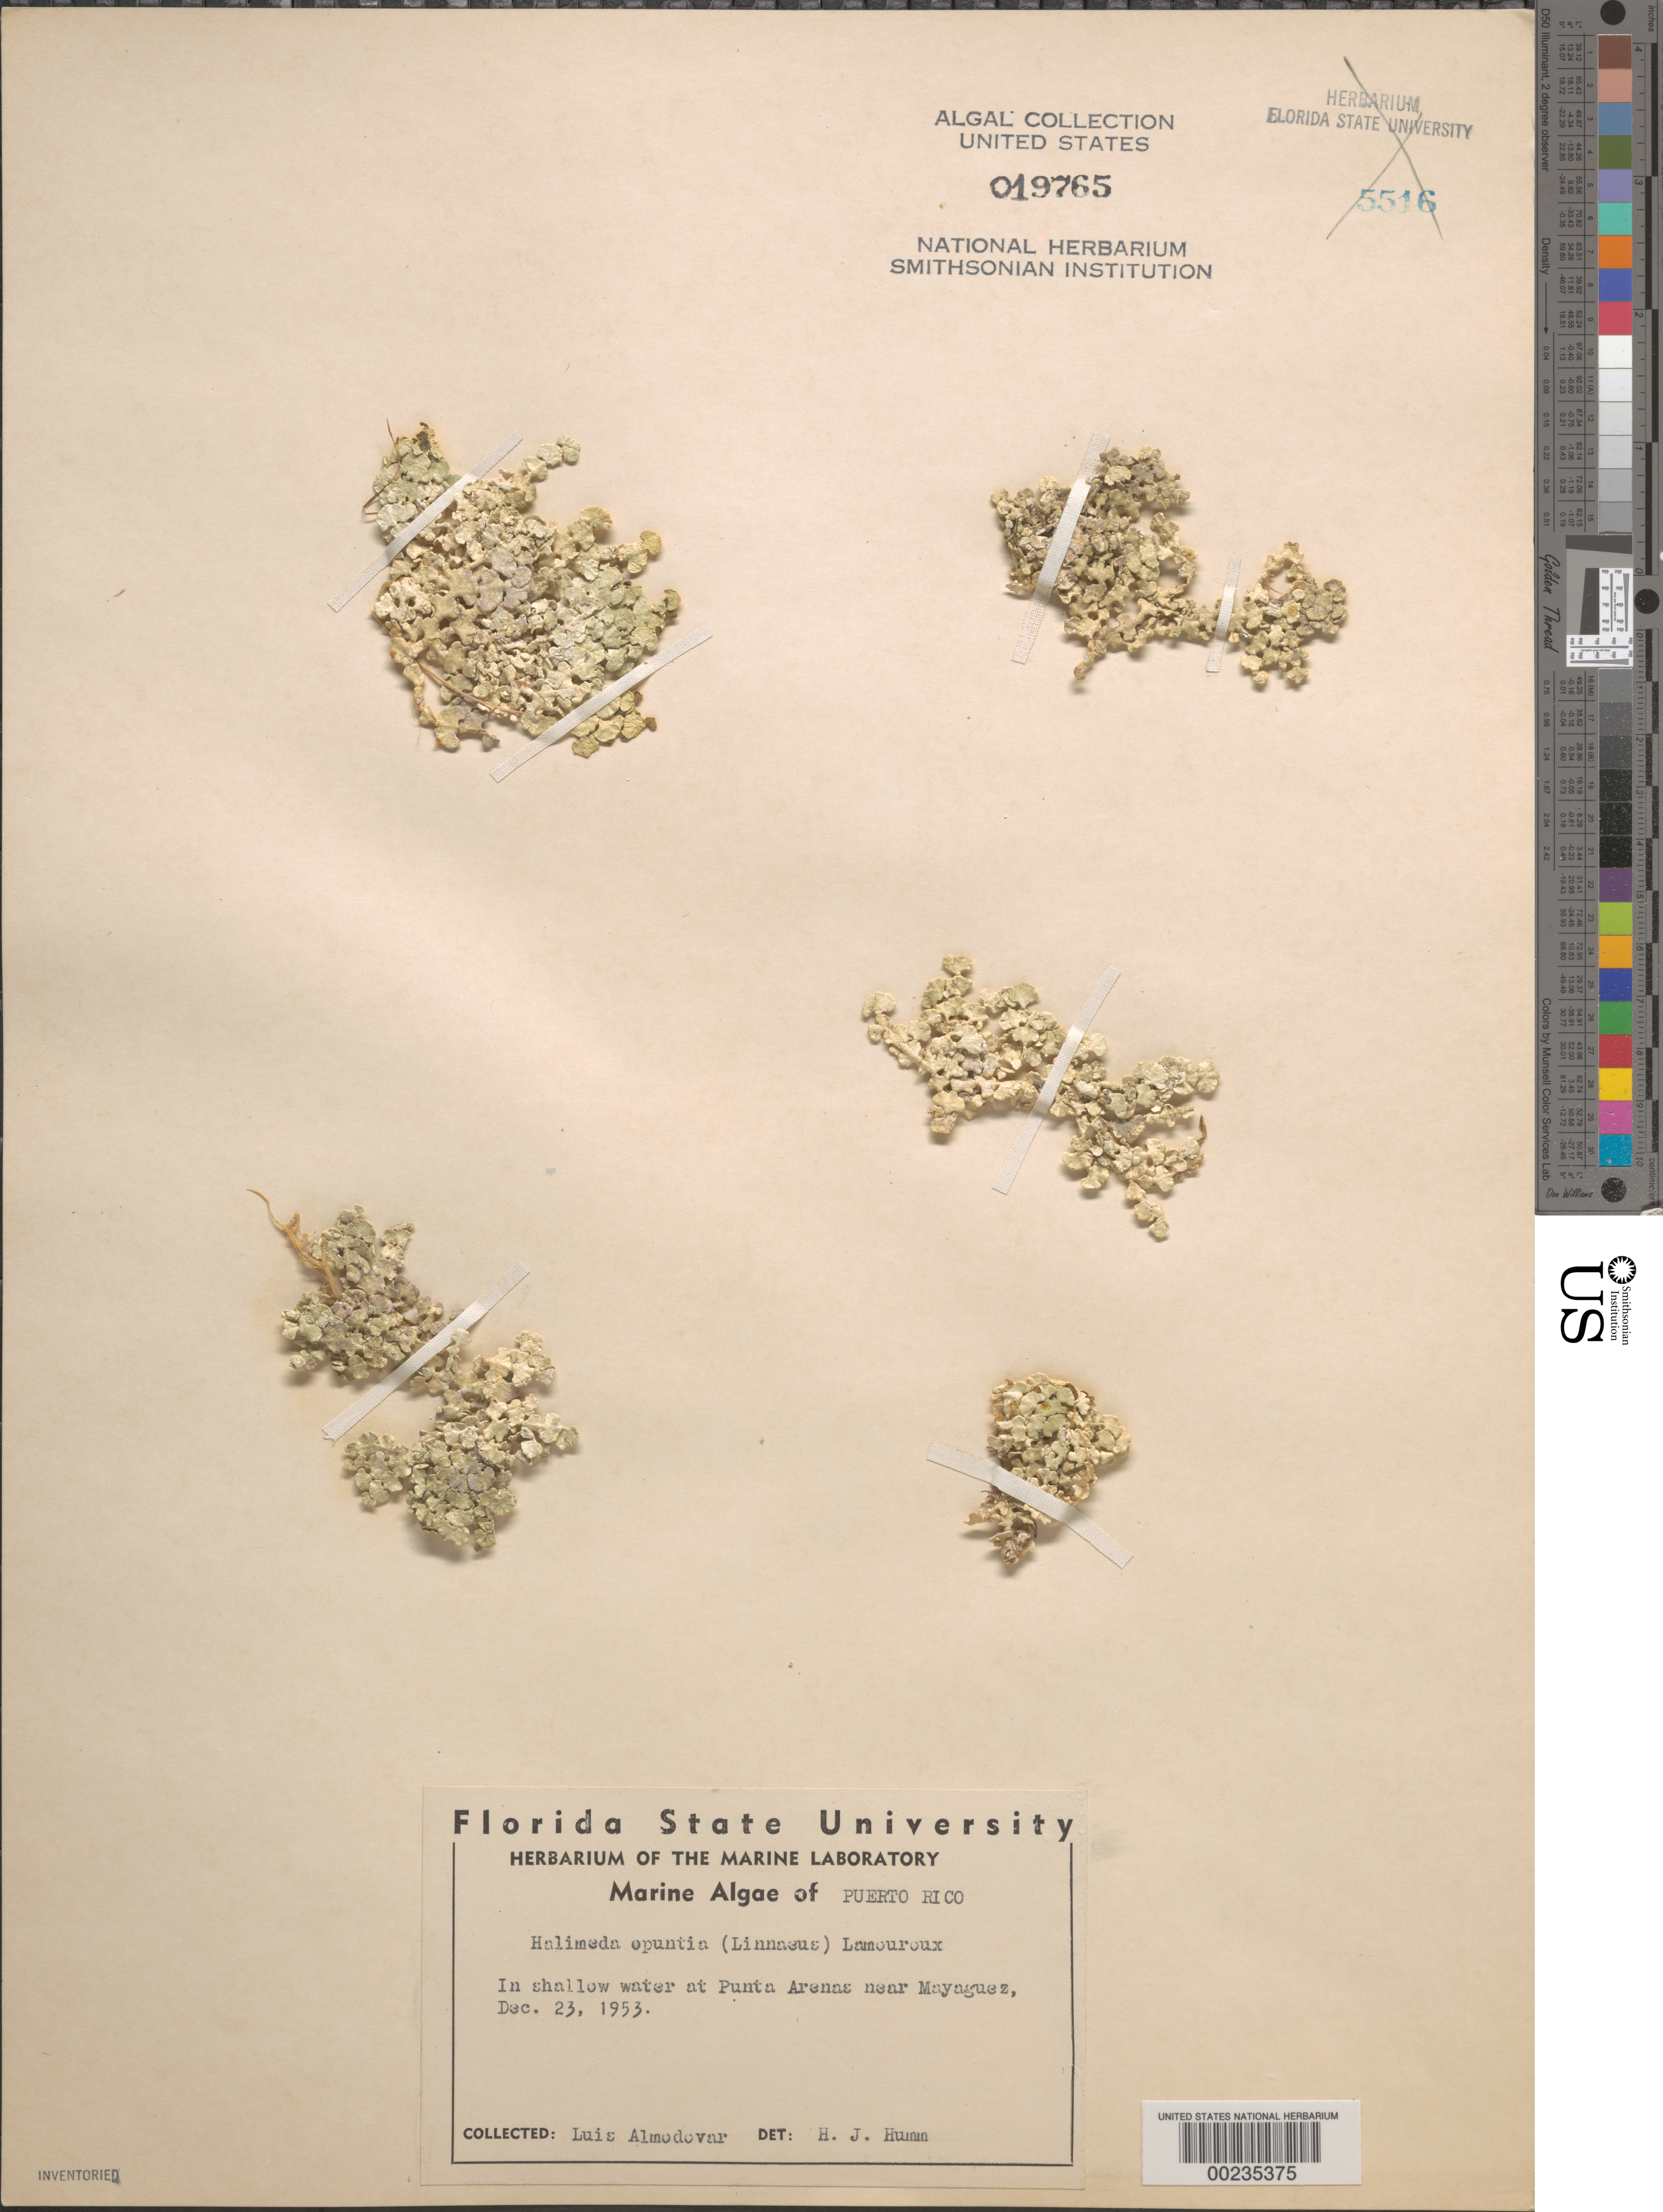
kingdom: Plantae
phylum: Chlorophyta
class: Ulvophyceae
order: Bryopsidales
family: Halimedaceae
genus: Halimeda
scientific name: Halimeda opuntia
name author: (L.) J.V.Lamouroux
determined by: Humm, Harold J.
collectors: L. Almodovar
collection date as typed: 23 Dec 1953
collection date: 1953-12-23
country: Puerto Rico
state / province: Mayaguez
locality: Punta arenas, near mayaguez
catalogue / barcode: US 19765